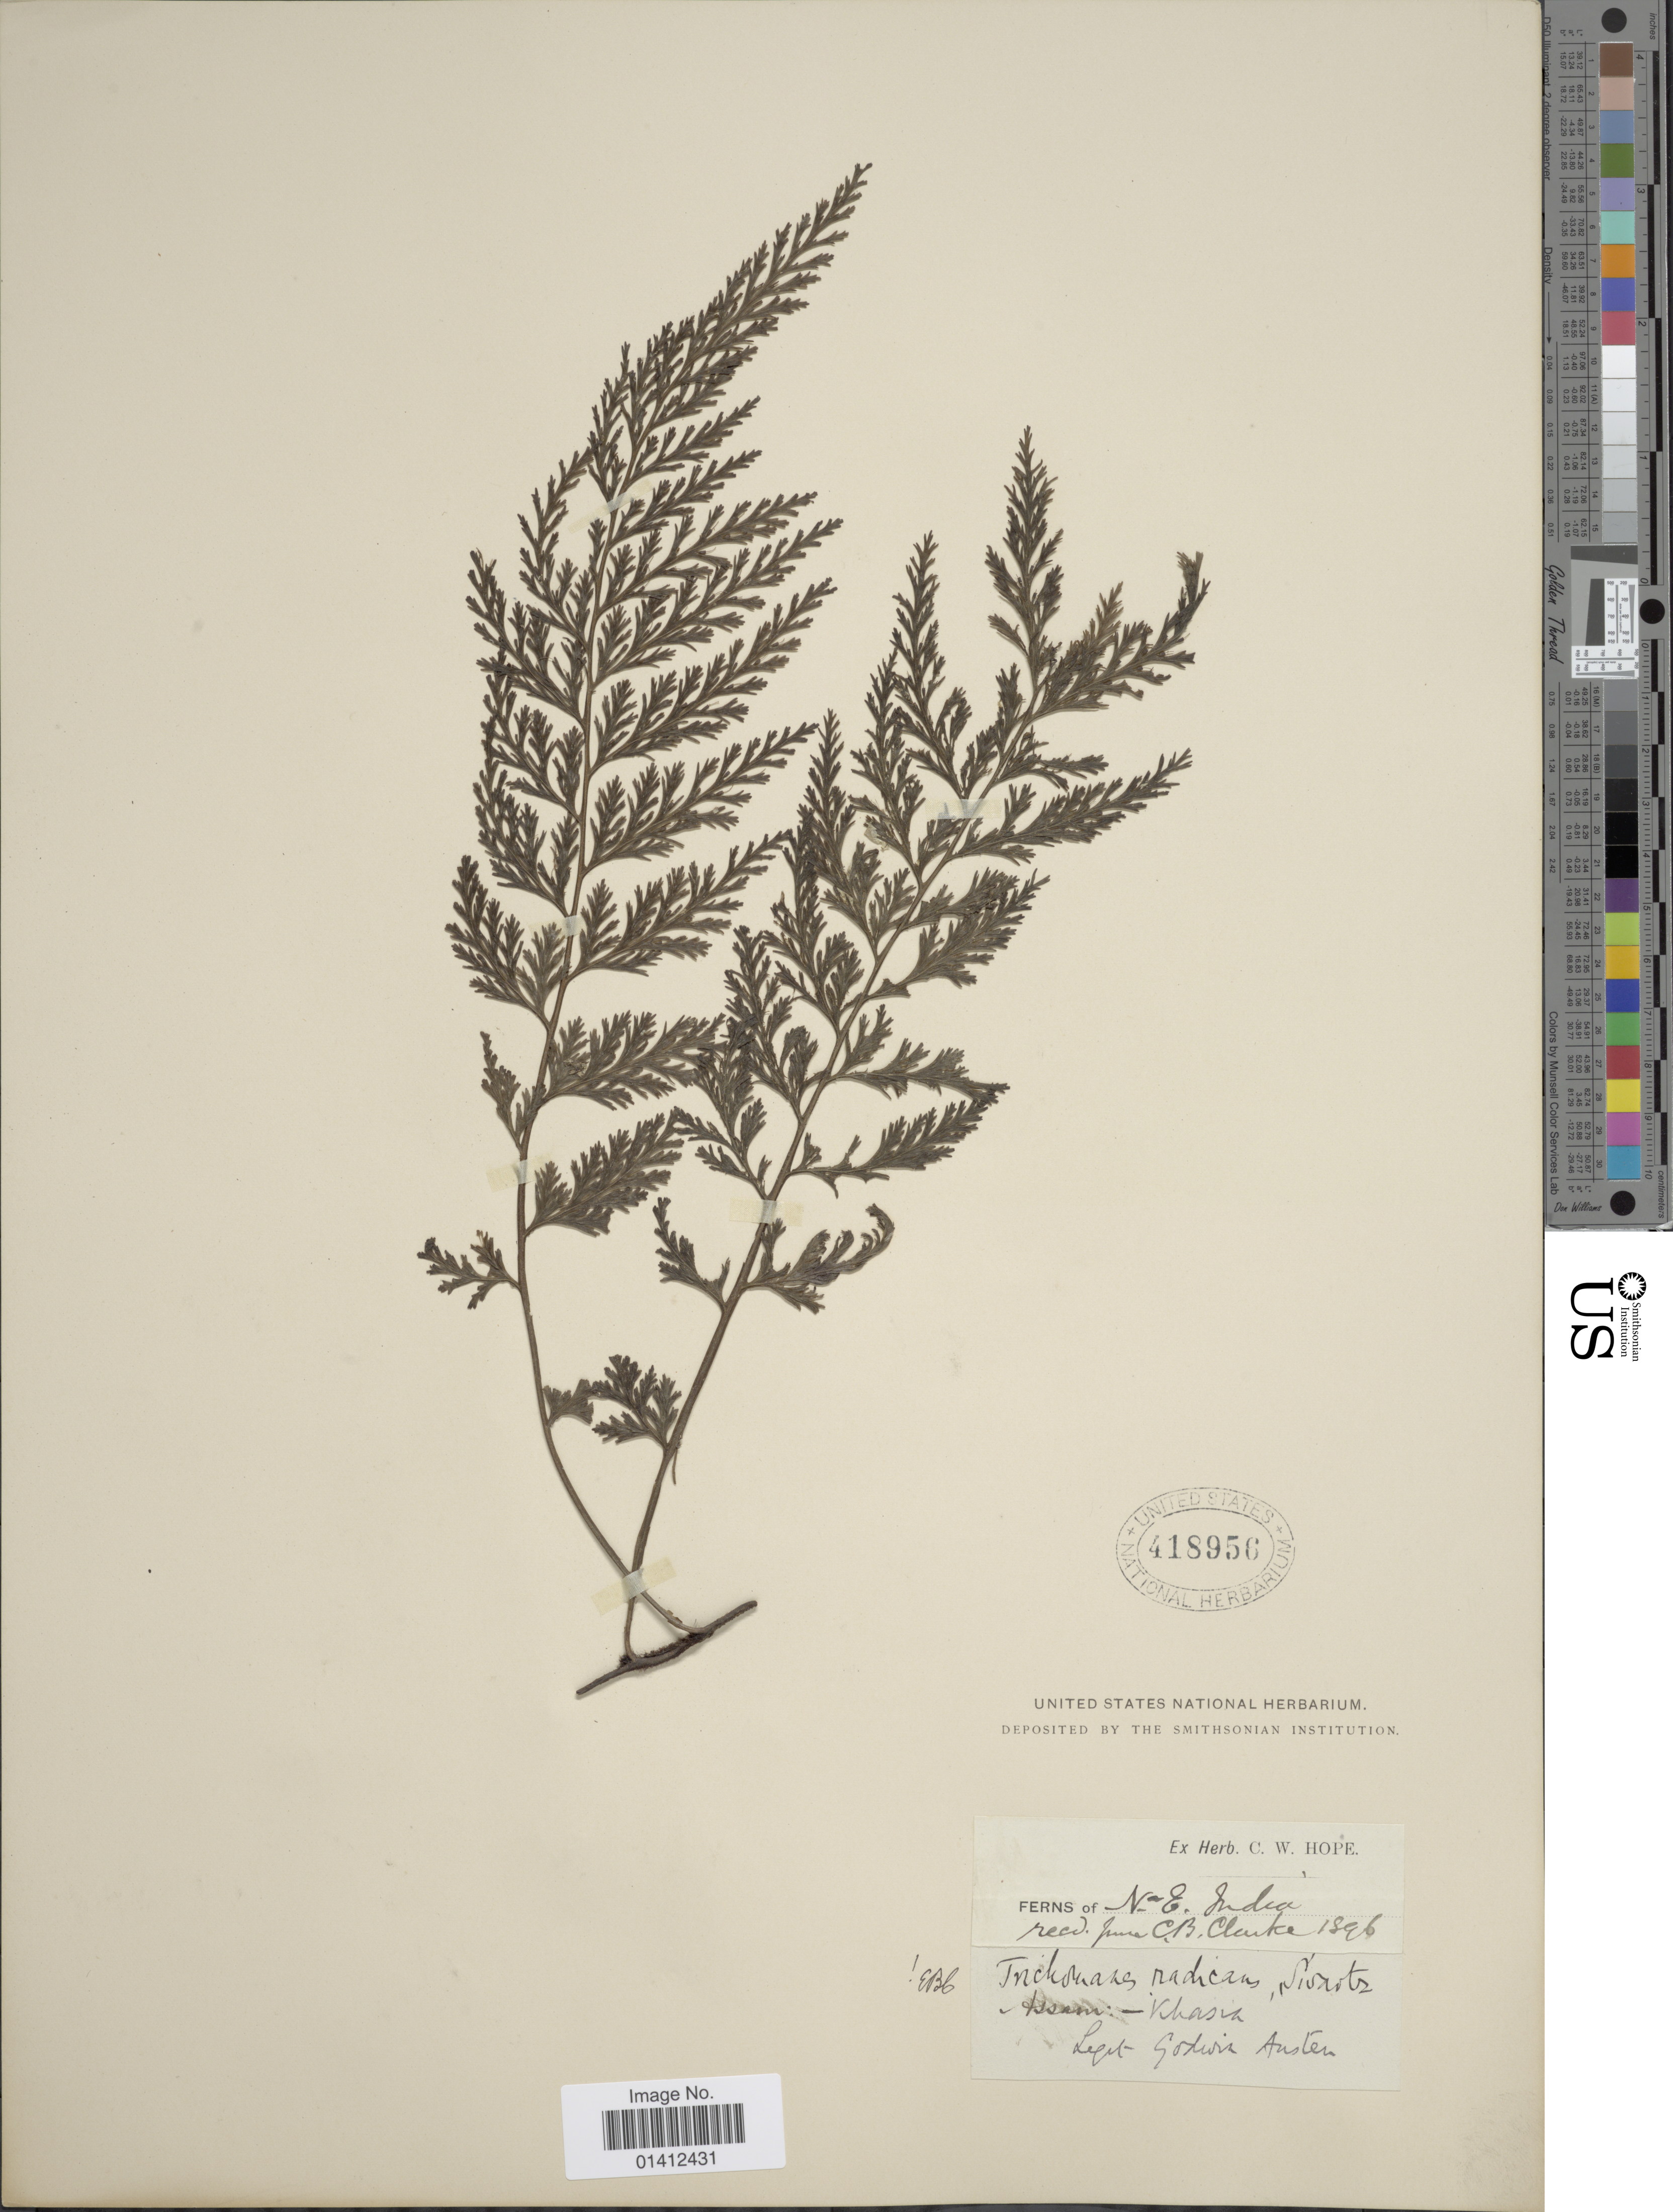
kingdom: Plantae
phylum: Tracheophyta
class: Polypodiopsida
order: Hymenophyllales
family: Hymenophyllaceae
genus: Vandenboschia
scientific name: Vandenboschia radicans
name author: (Sw.) Copel.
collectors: G. Austen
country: India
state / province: Assam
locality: Khasia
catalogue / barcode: US 418956